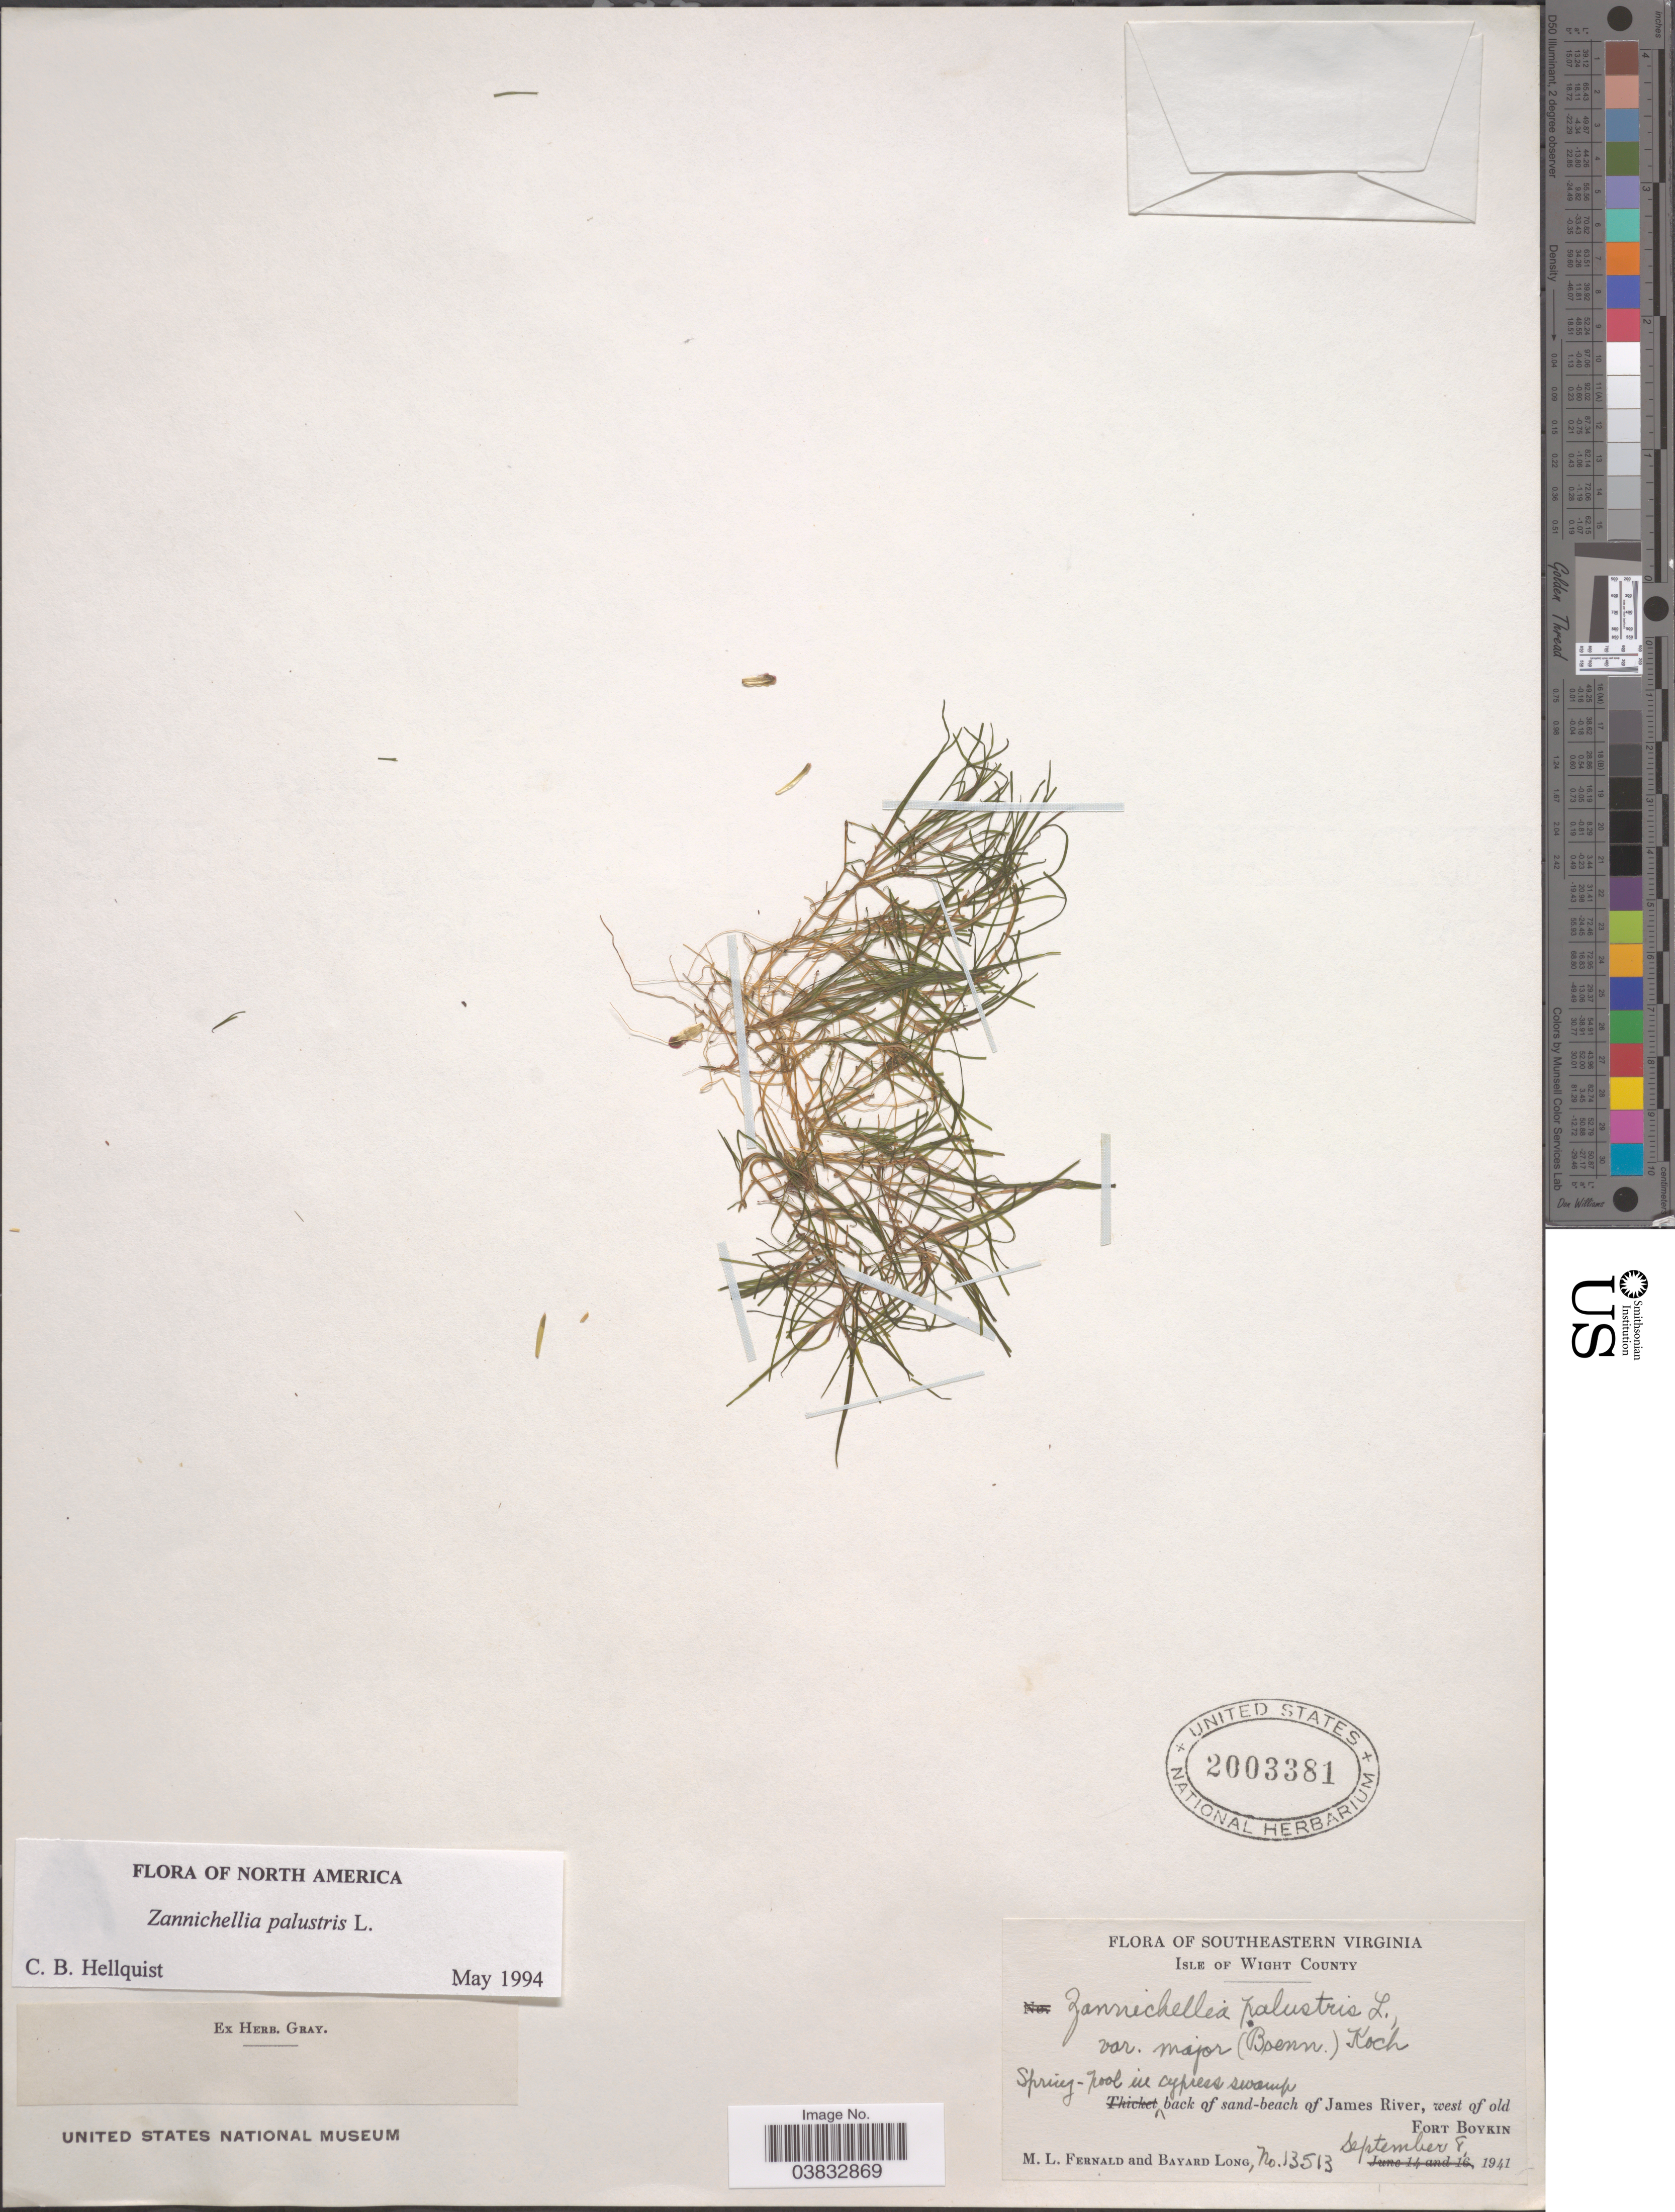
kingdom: Plantae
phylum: Tracheophyta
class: Liliopsida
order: Alismatales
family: Potamogetonaceae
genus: Zannichellia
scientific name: Zannichellia palustris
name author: L.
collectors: M. L. Fernald & B. Long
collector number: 13513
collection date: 1941-09-08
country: United States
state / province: Virginia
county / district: Isle of Wight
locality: Southeastern Virginia. Isle of Wight County. James River, west of old Fort Boykin.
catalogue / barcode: US 2003381